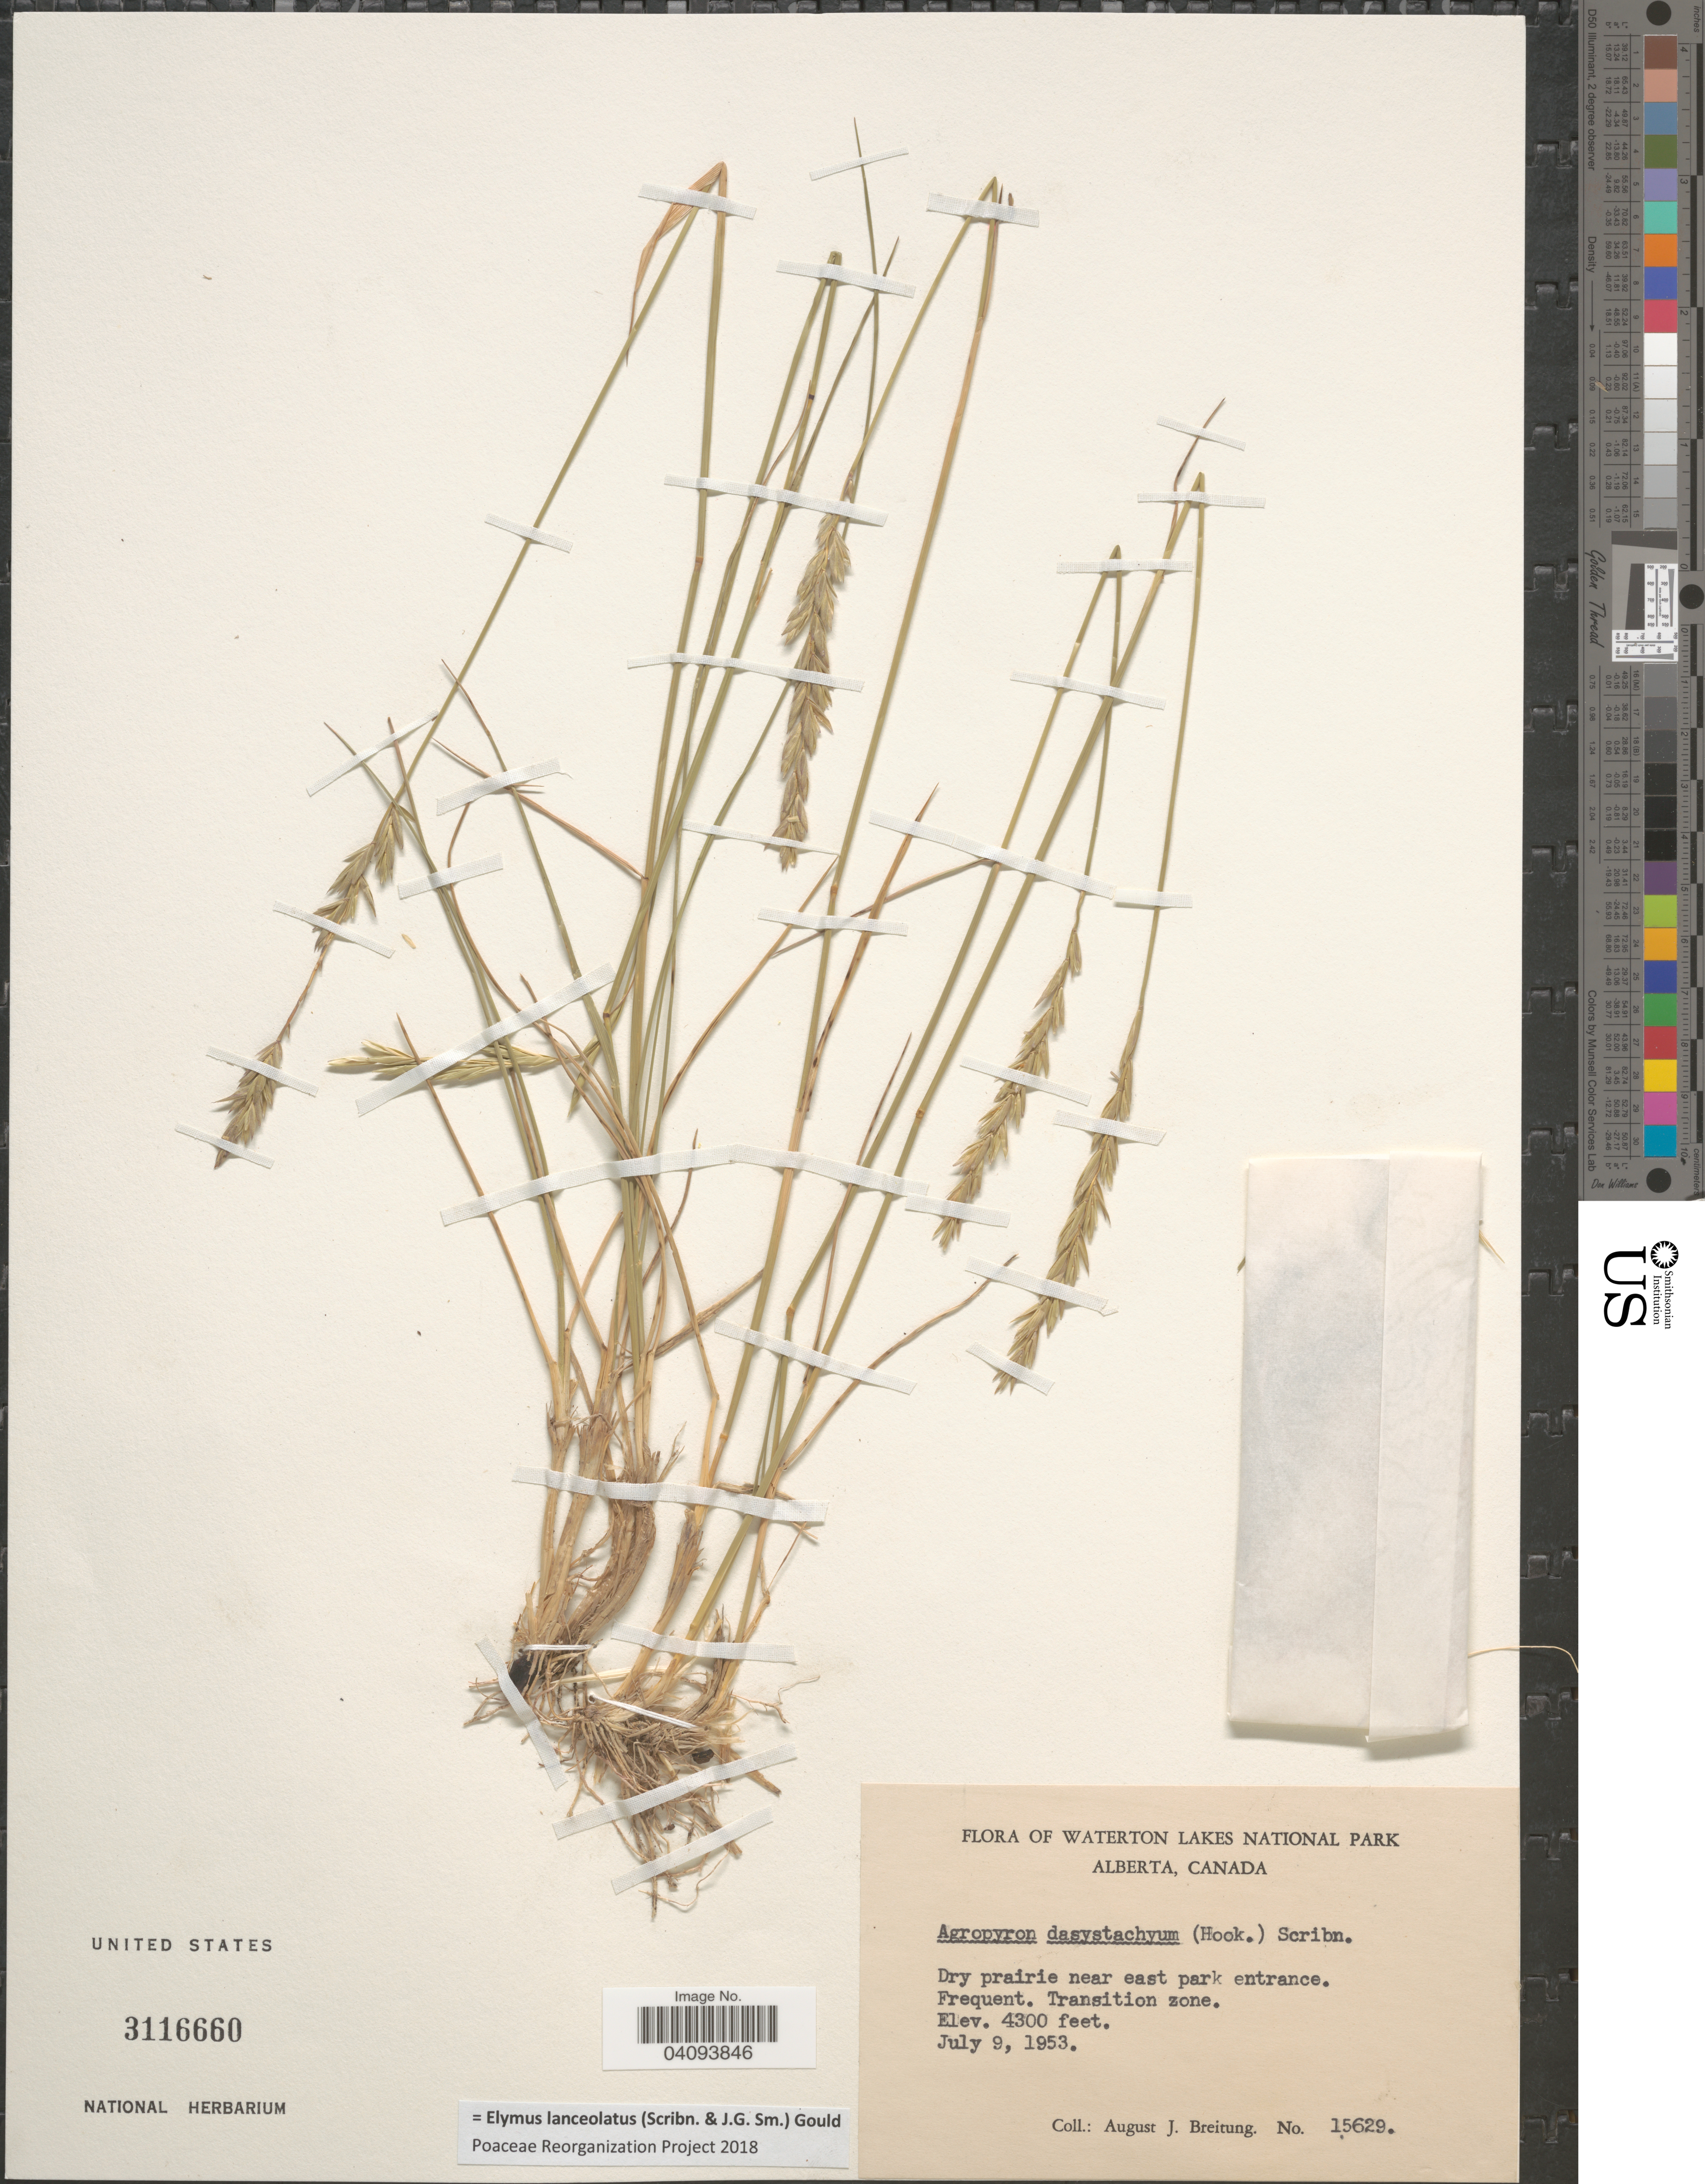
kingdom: Plantae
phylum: Tracheophyta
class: Liliopsida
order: Poales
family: Poaceae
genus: Elymus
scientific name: Elymus lanceolatus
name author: (Scribn. & J.G. Sm.) Gould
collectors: A. Breitung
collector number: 15629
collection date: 1953-07-09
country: Canada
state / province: Alberta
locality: Waterton Lakes National Park. Dry prairie near east park entrance. Transition zone.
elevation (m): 1311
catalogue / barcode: US 3116660